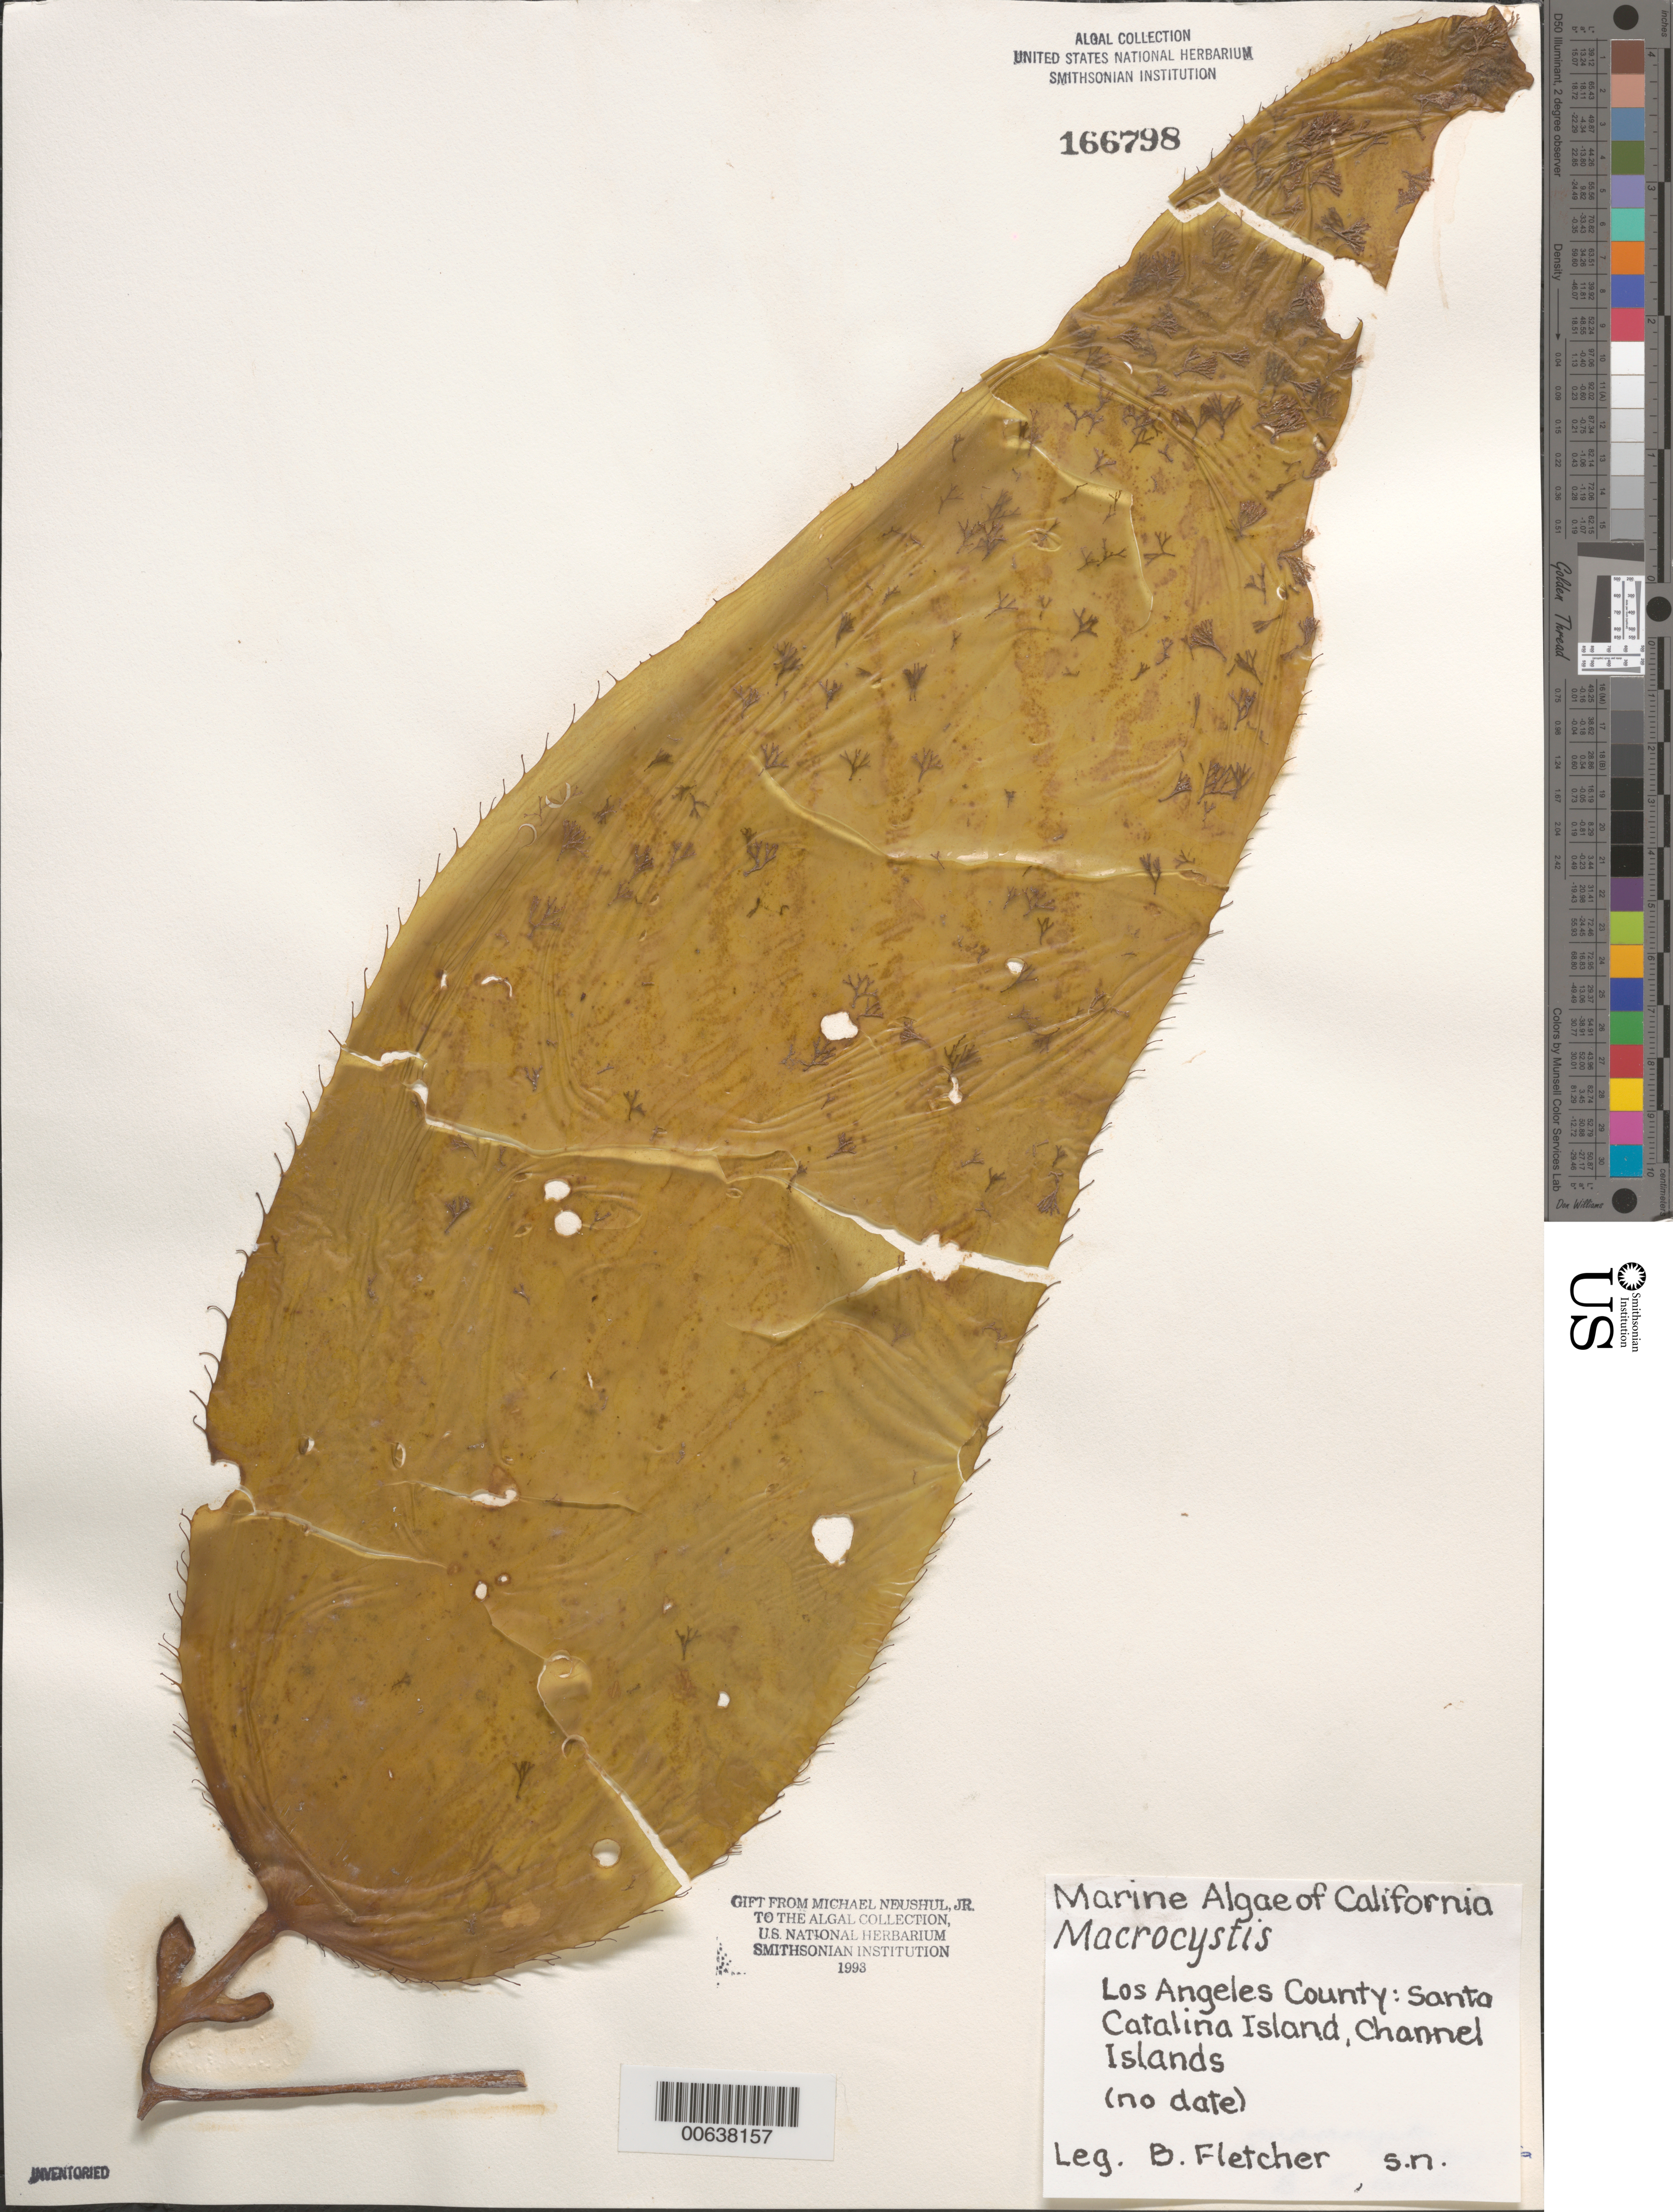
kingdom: Chromista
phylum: Ochrophyta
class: Phaeophyceae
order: Laminariales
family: Laminariaceae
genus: Macrocystis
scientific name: Macrocystis sp.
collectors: B. Fletcher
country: United States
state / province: California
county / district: Los Angeles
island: Santa Catalina Island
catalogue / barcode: US 166798